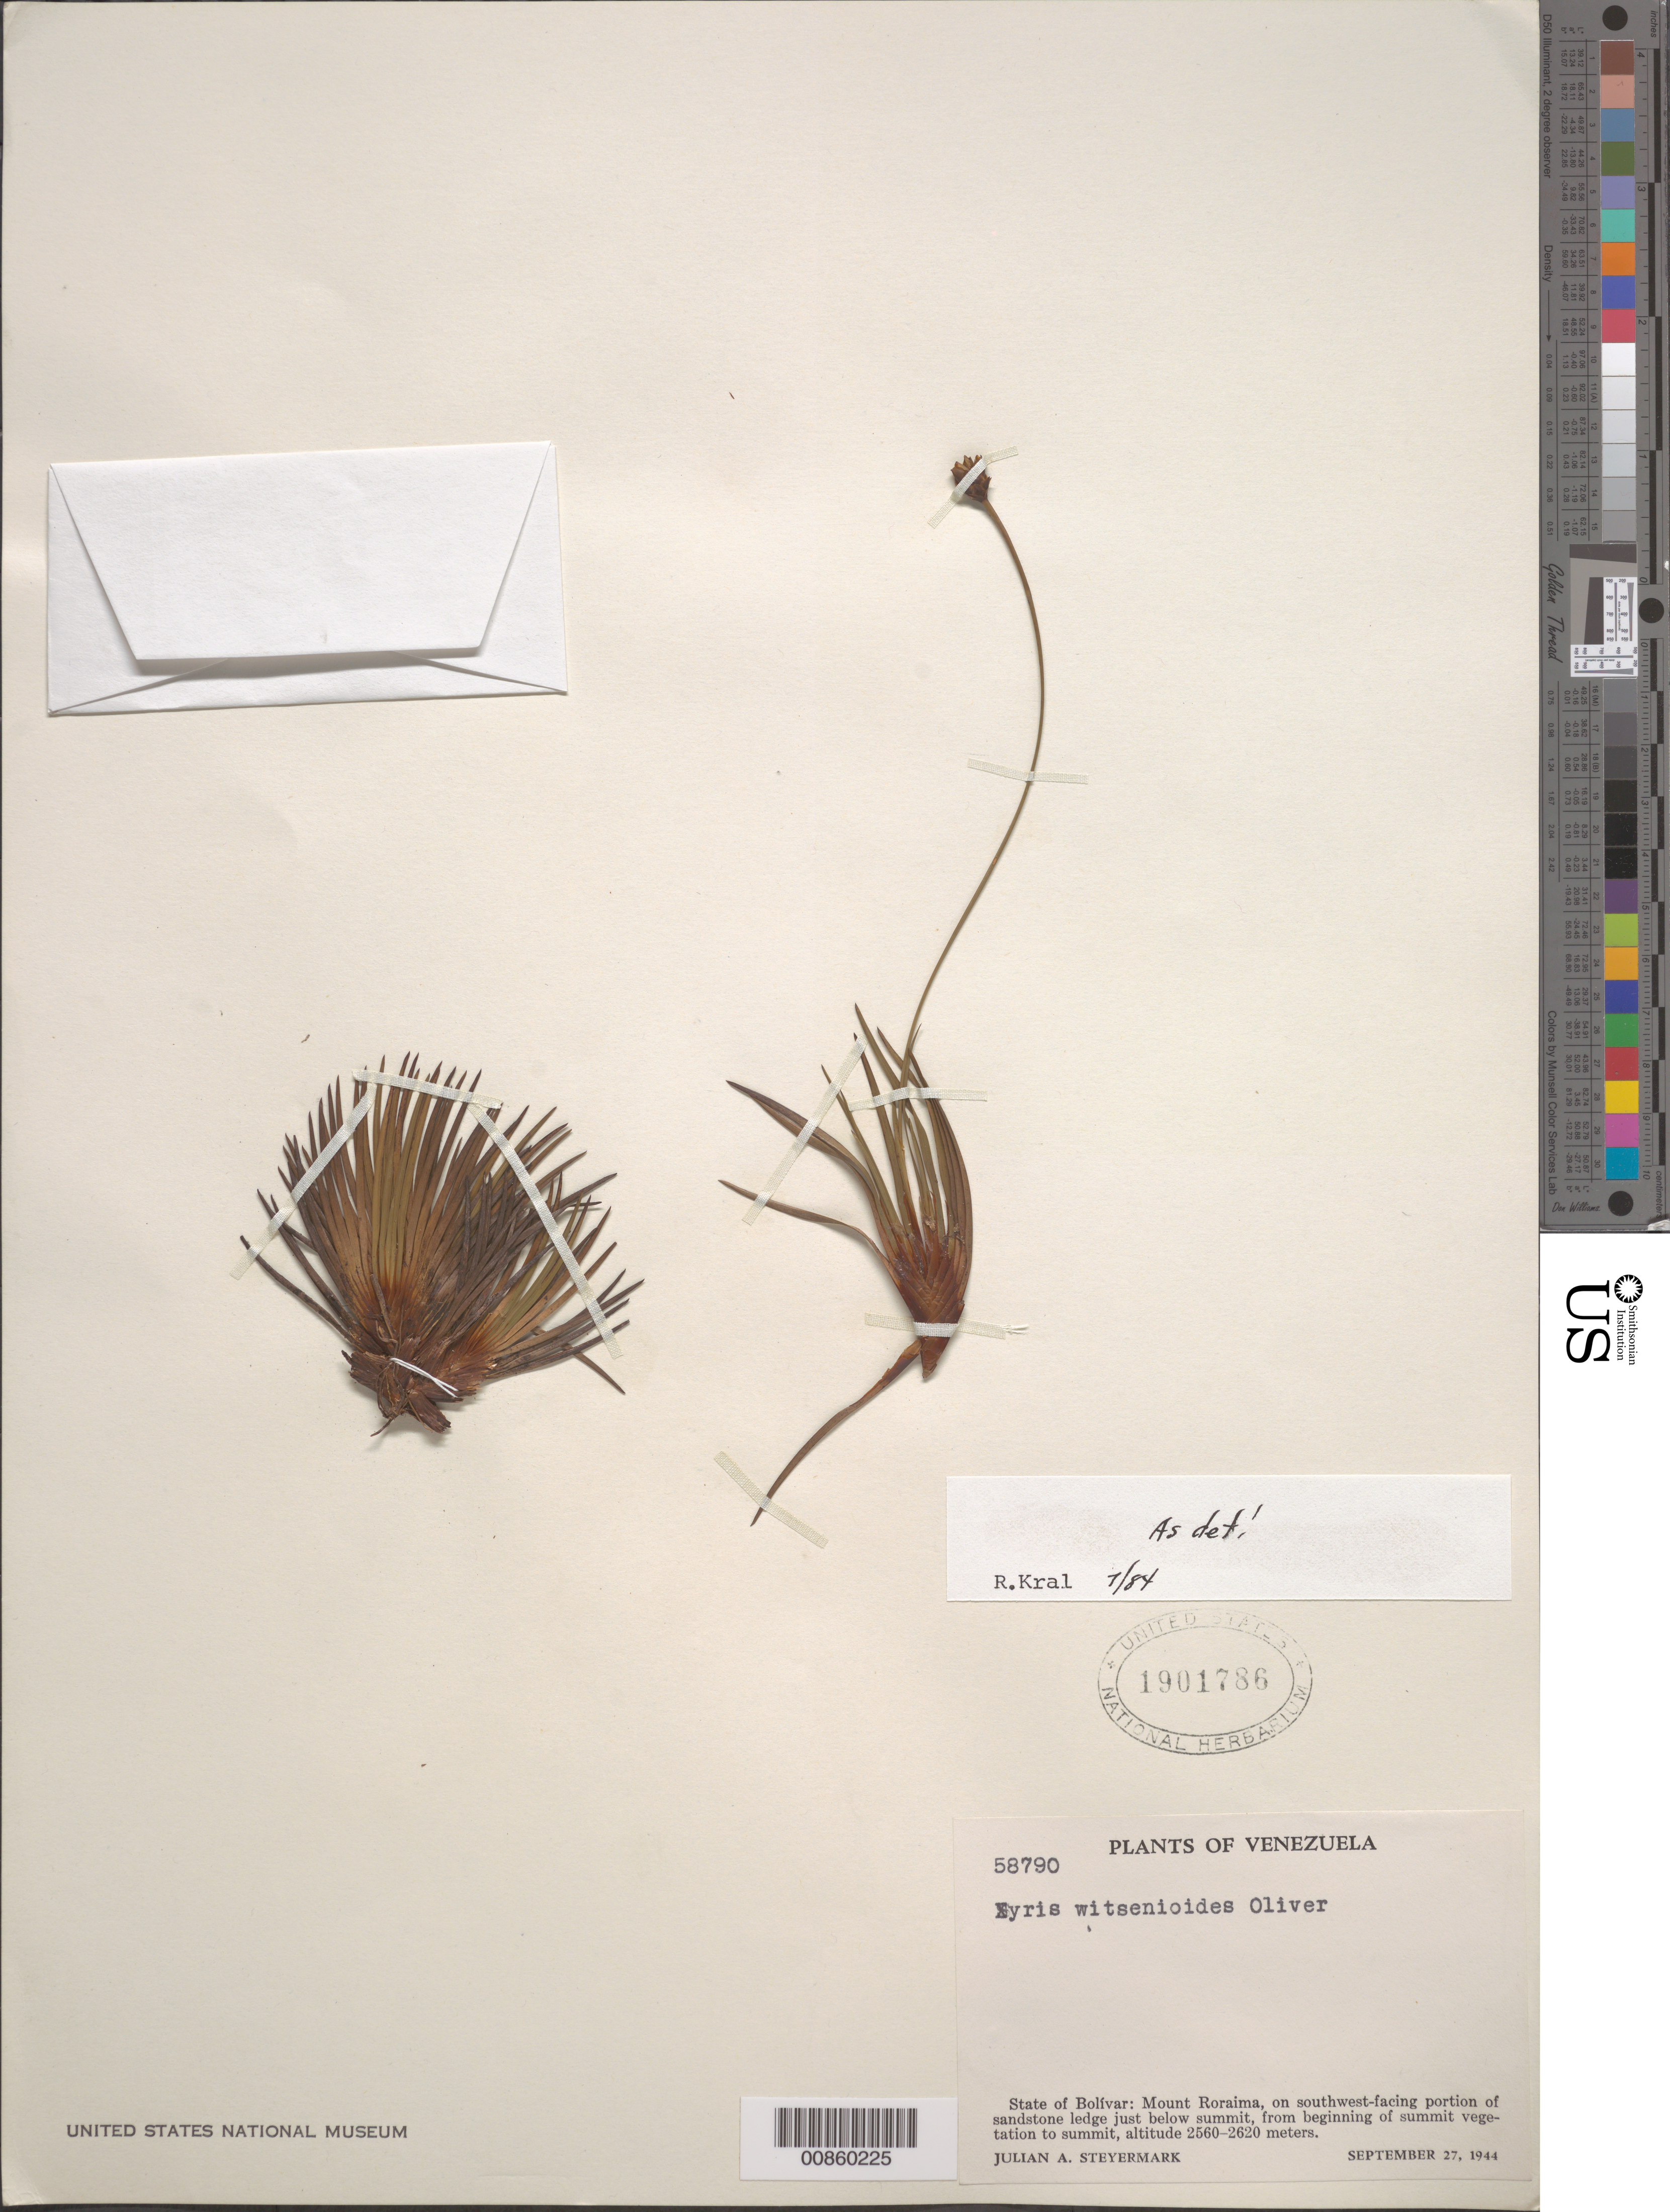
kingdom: Plantae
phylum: Tracheophyta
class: Liliopsida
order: Poales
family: Xyridaceae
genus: Xyris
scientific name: Xyris witsenioides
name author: Oliv. ex Thurn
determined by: Kral, Robert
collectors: J. Steyermark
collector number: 58790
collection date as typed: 27-Sep-44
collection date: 1944-09-27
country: Venezuela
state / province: Bolívar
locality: Mt. Roraima, SW-facing portion just below summit, from beginning of summit vegetation to summit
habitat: Sandstone ledge; from beginning of summit vegetation to summit.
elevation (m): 2560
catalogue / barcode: US 1901786